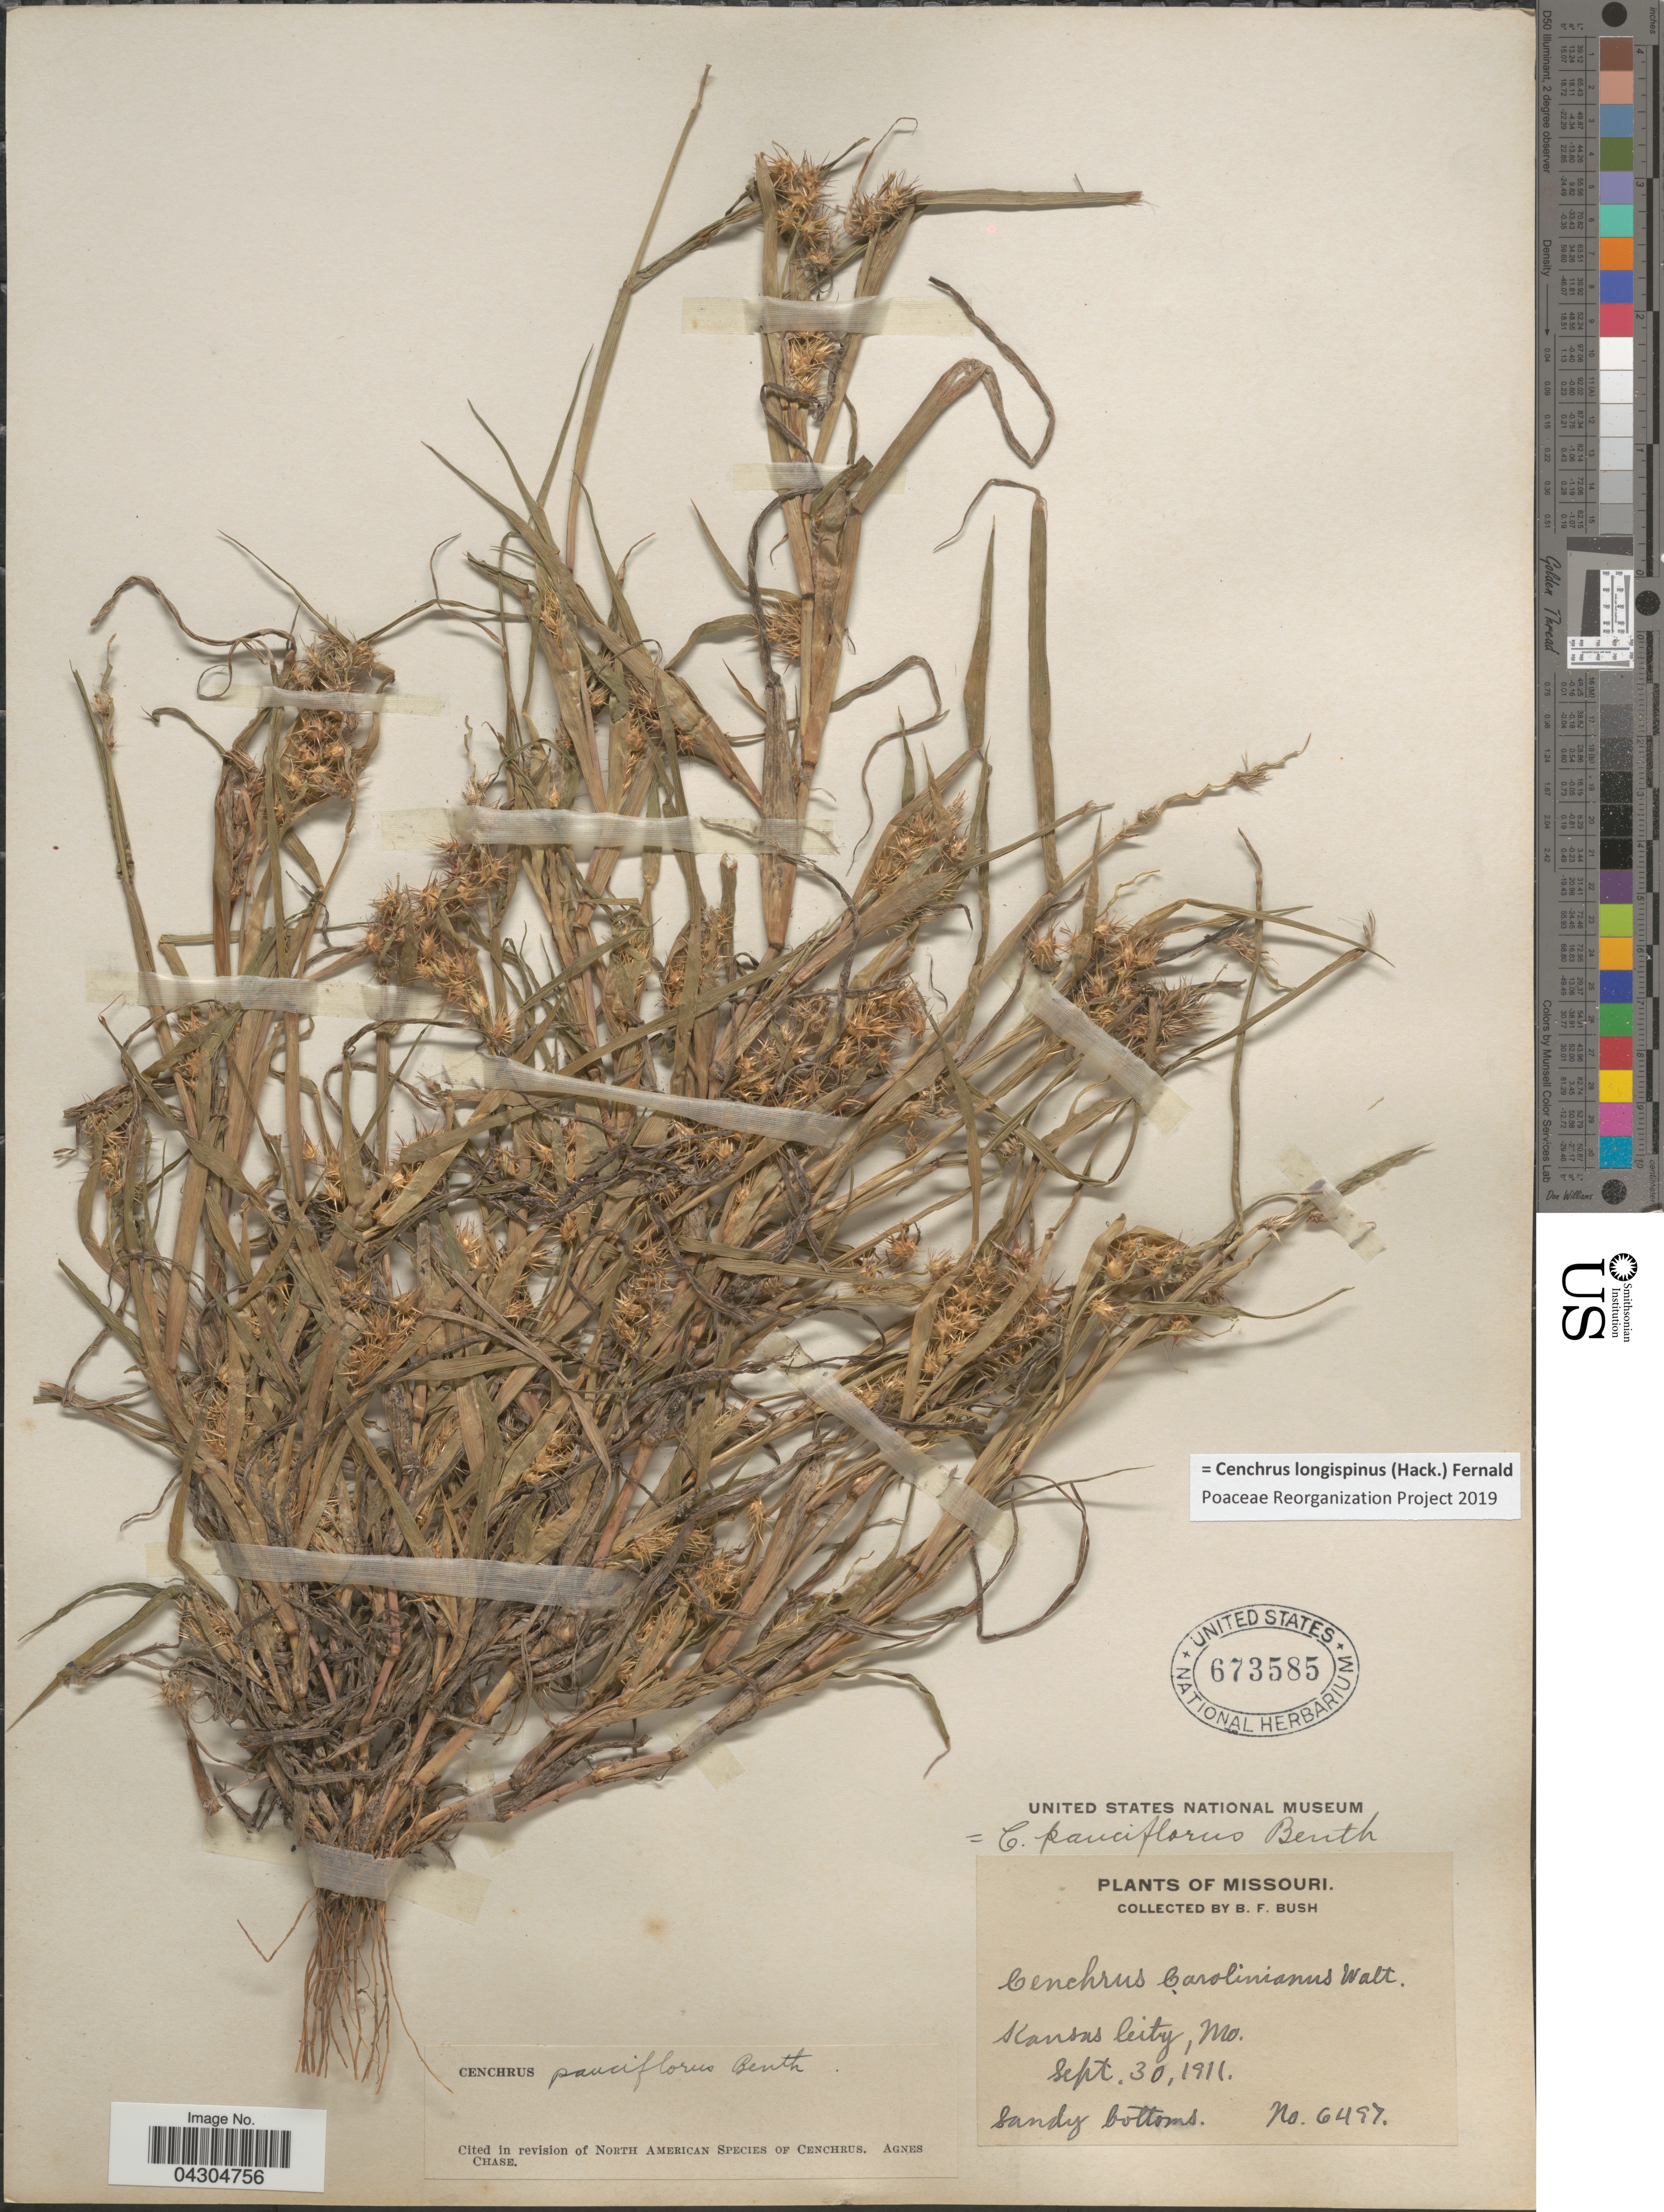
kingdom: Plantae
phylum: Tracheophyta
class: Liliopsida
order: Poales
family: Poaceae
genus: Cenchrus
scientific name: Cenchrus longispinus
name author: (Hack.) Fernald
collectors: B. F. Bush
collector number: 6497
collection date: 1911-09-30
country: United States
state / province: Missouri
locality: Kansas City.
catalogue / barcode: US 673585